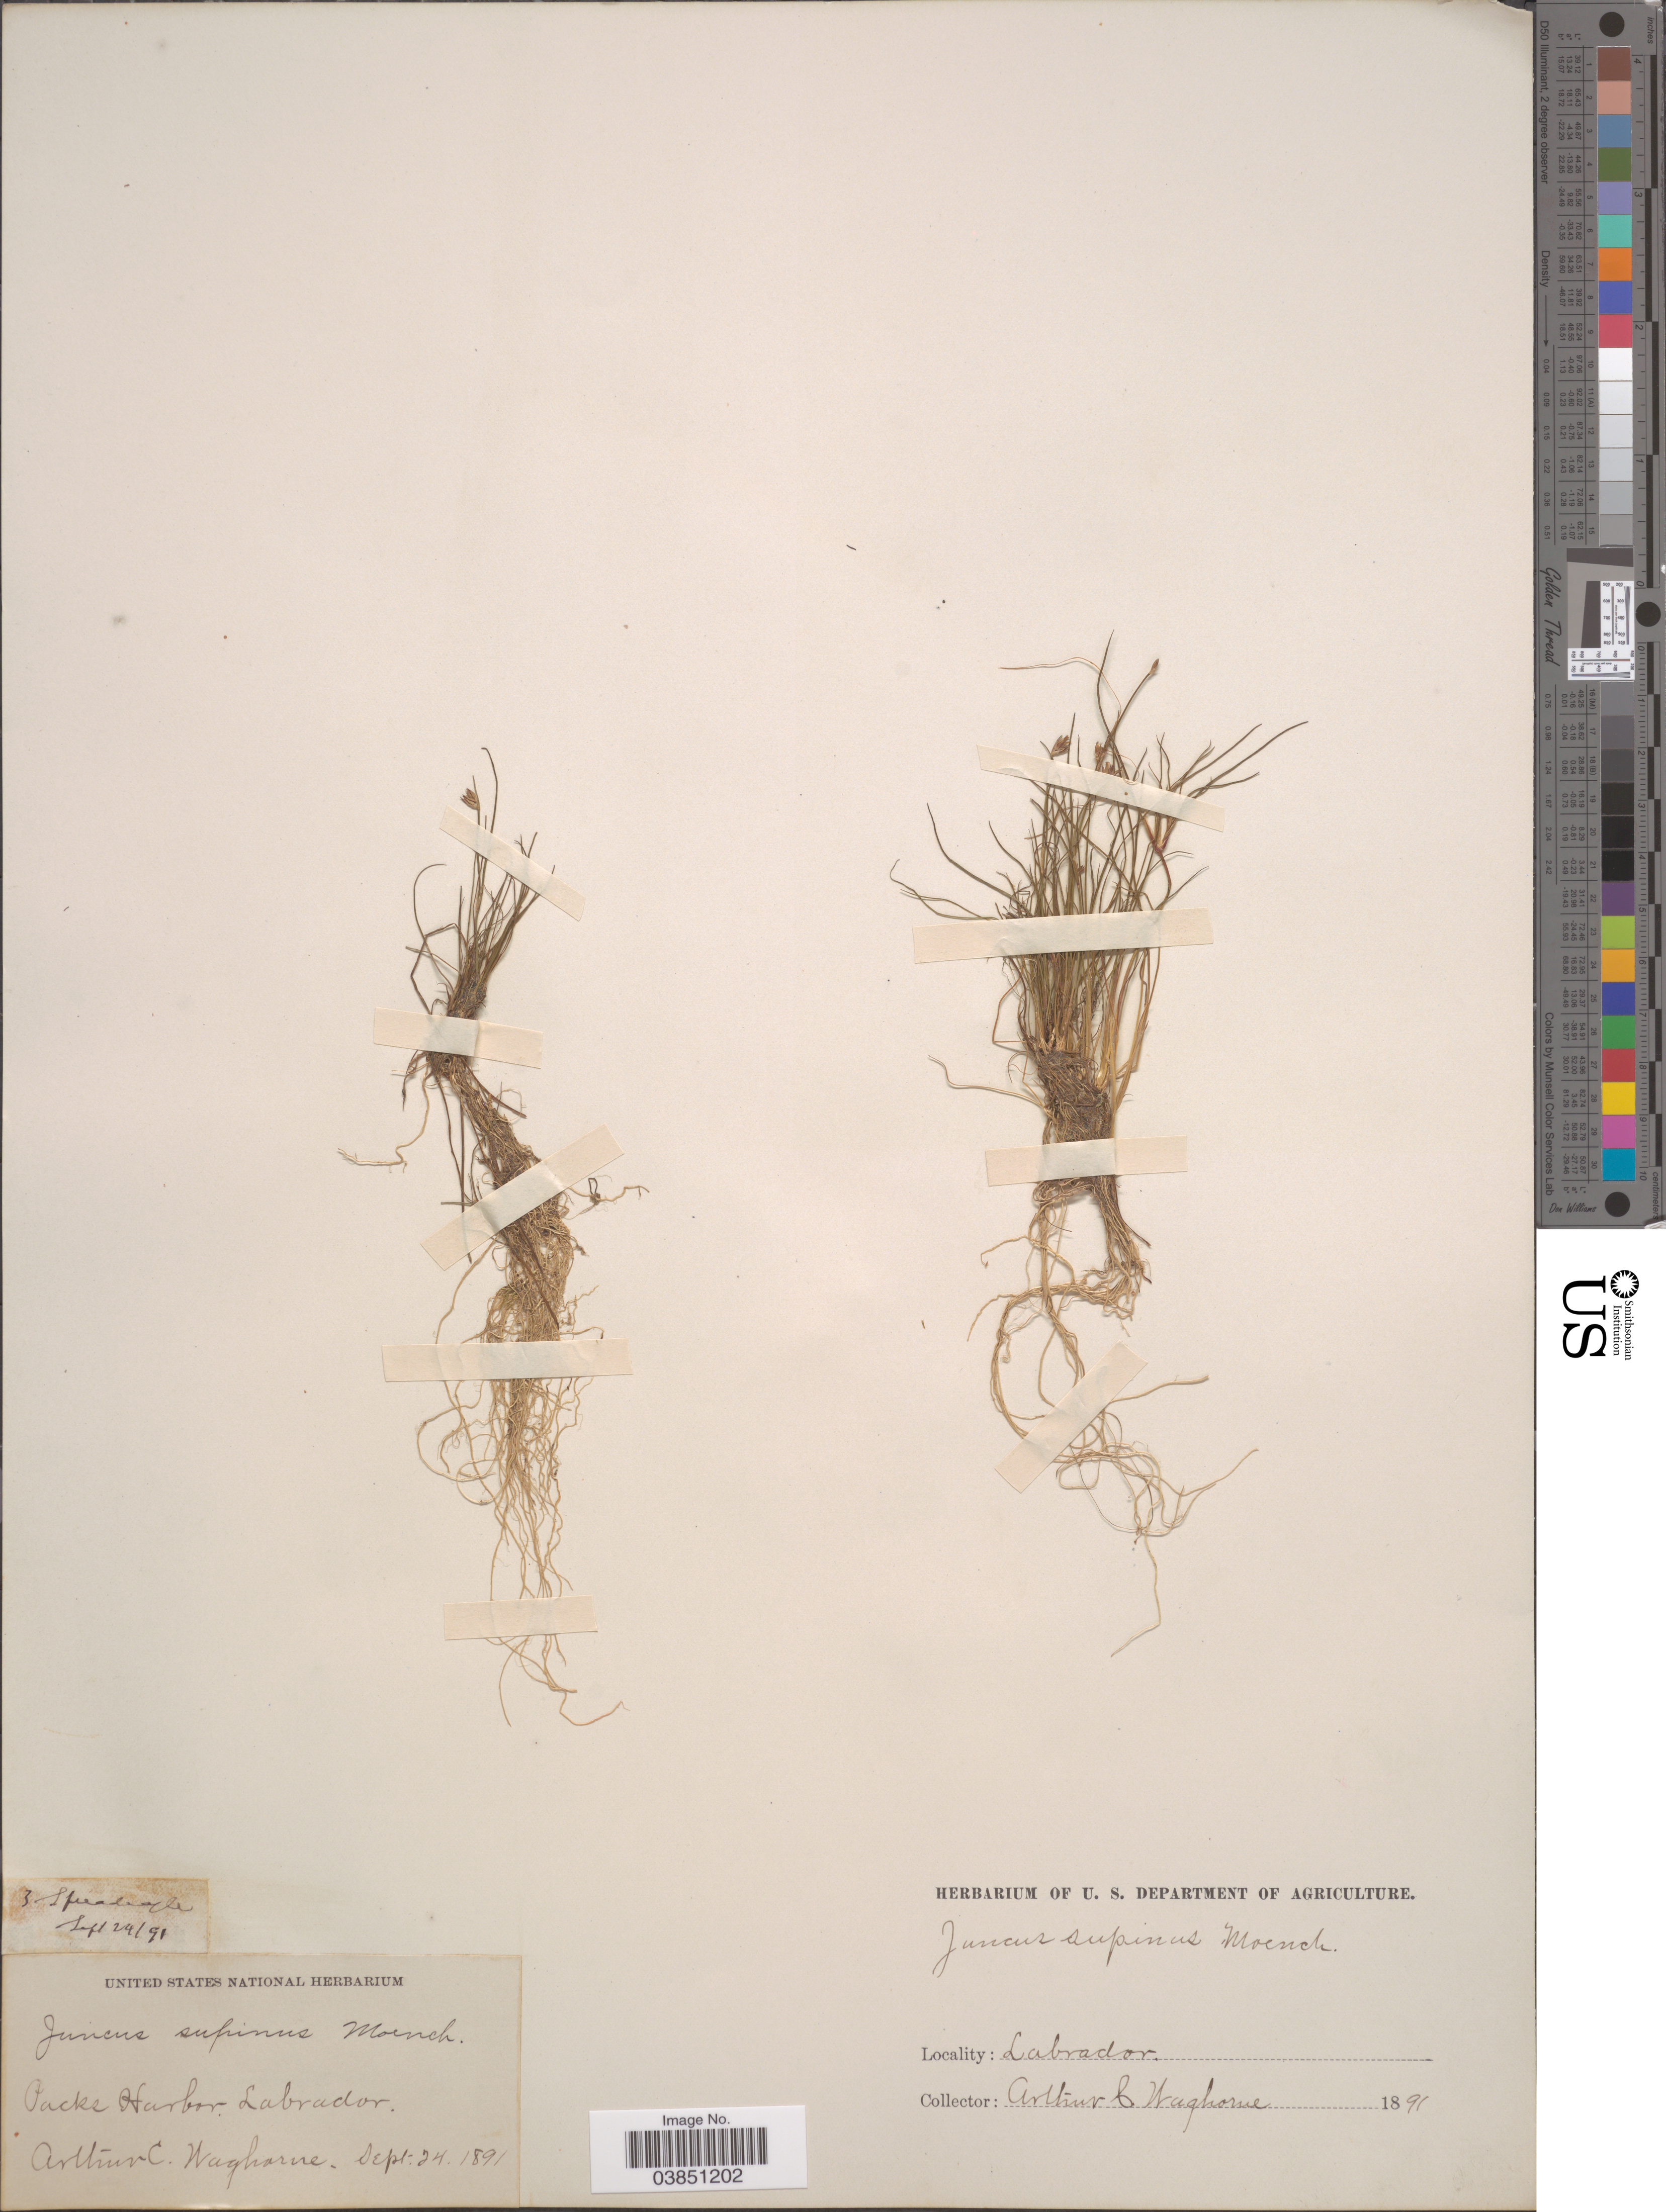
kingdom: Plantae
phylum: Tracheophyta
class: Liliopsida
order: Poales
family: Juncaceae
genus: Juncus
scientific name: Juncus bulbosus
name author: L.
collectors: A. Waghorne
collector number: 3 ?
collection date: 1891-09-24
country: Canada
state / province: Newfoundland and Labrador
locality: Spreadeagle. Packs Harbor, Labrador.